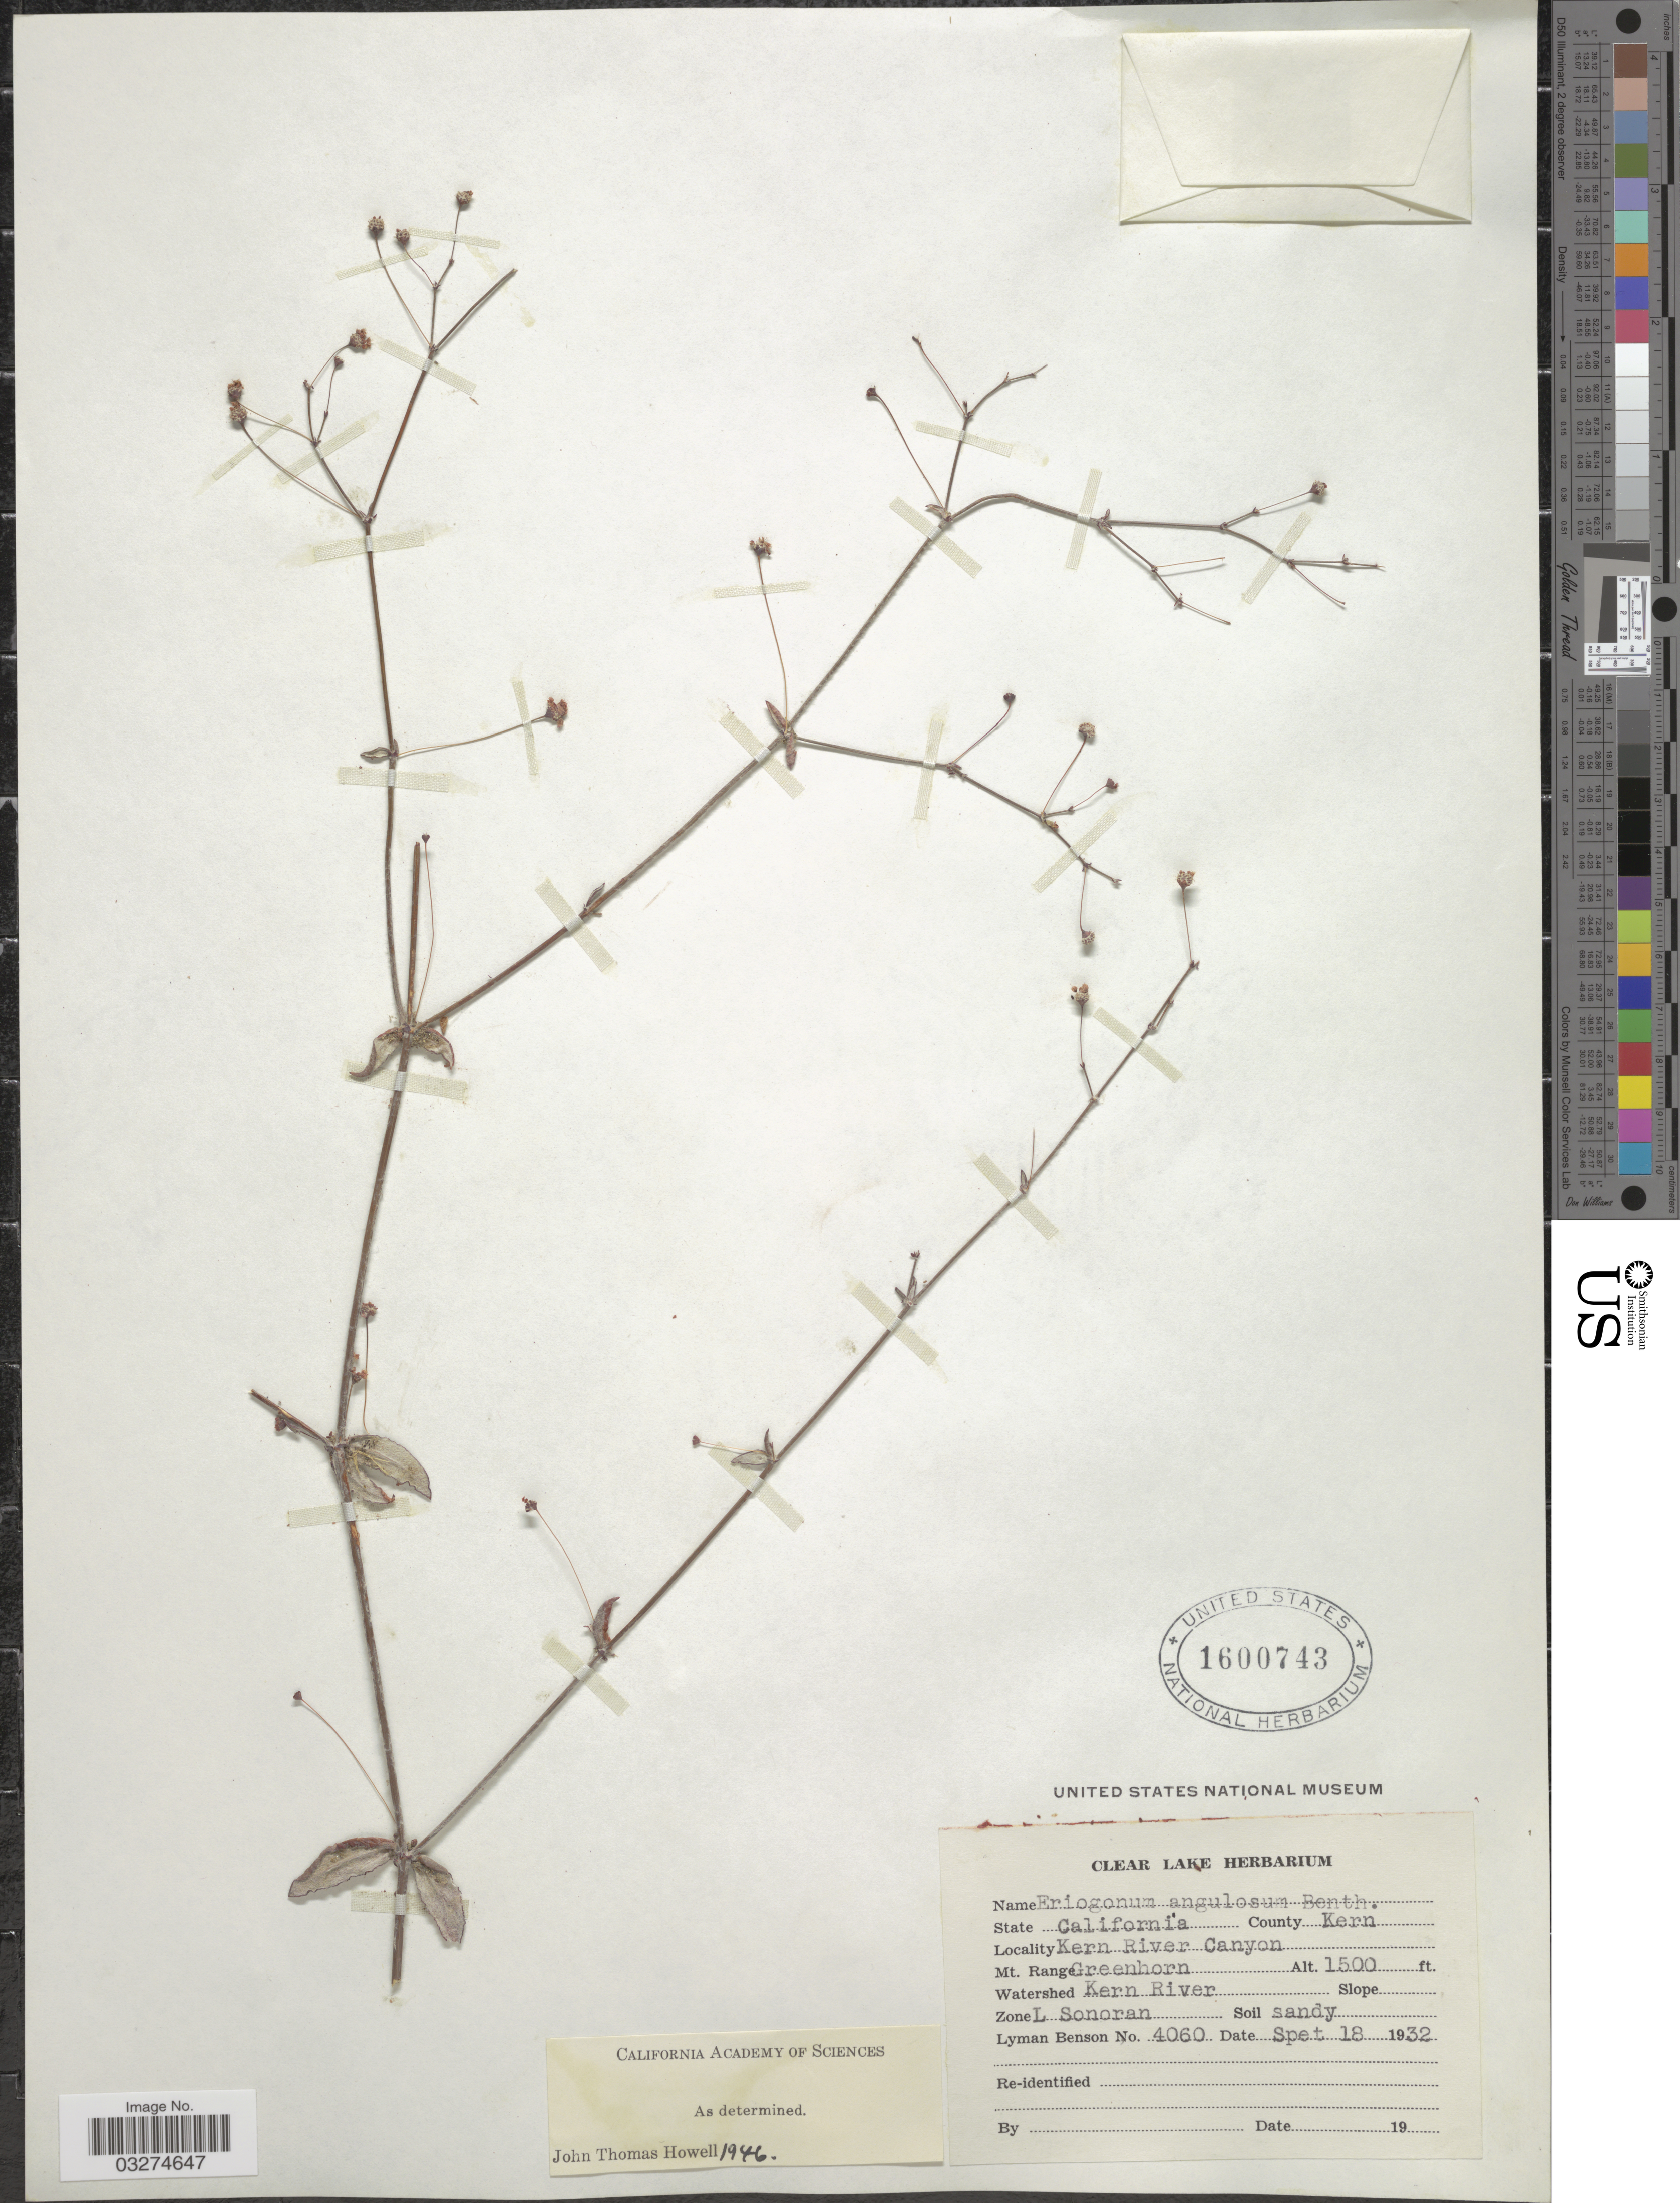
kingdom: Plantae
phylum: Tracheophyta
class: Magnoliopsida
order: Caryophyllales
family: Polygonaceae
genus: Eriogonum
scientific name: Eriogonum angulosum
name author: Benth.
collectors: L. D. Benson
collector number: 4060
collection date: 1932-09-18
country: United States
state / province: California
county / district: Kern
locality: County Kern. Kern River Canyon. Mt. Range Greenhorn. Watershed Kern River. Zone L Sonoran.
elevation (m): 457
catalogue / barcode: US 1600743